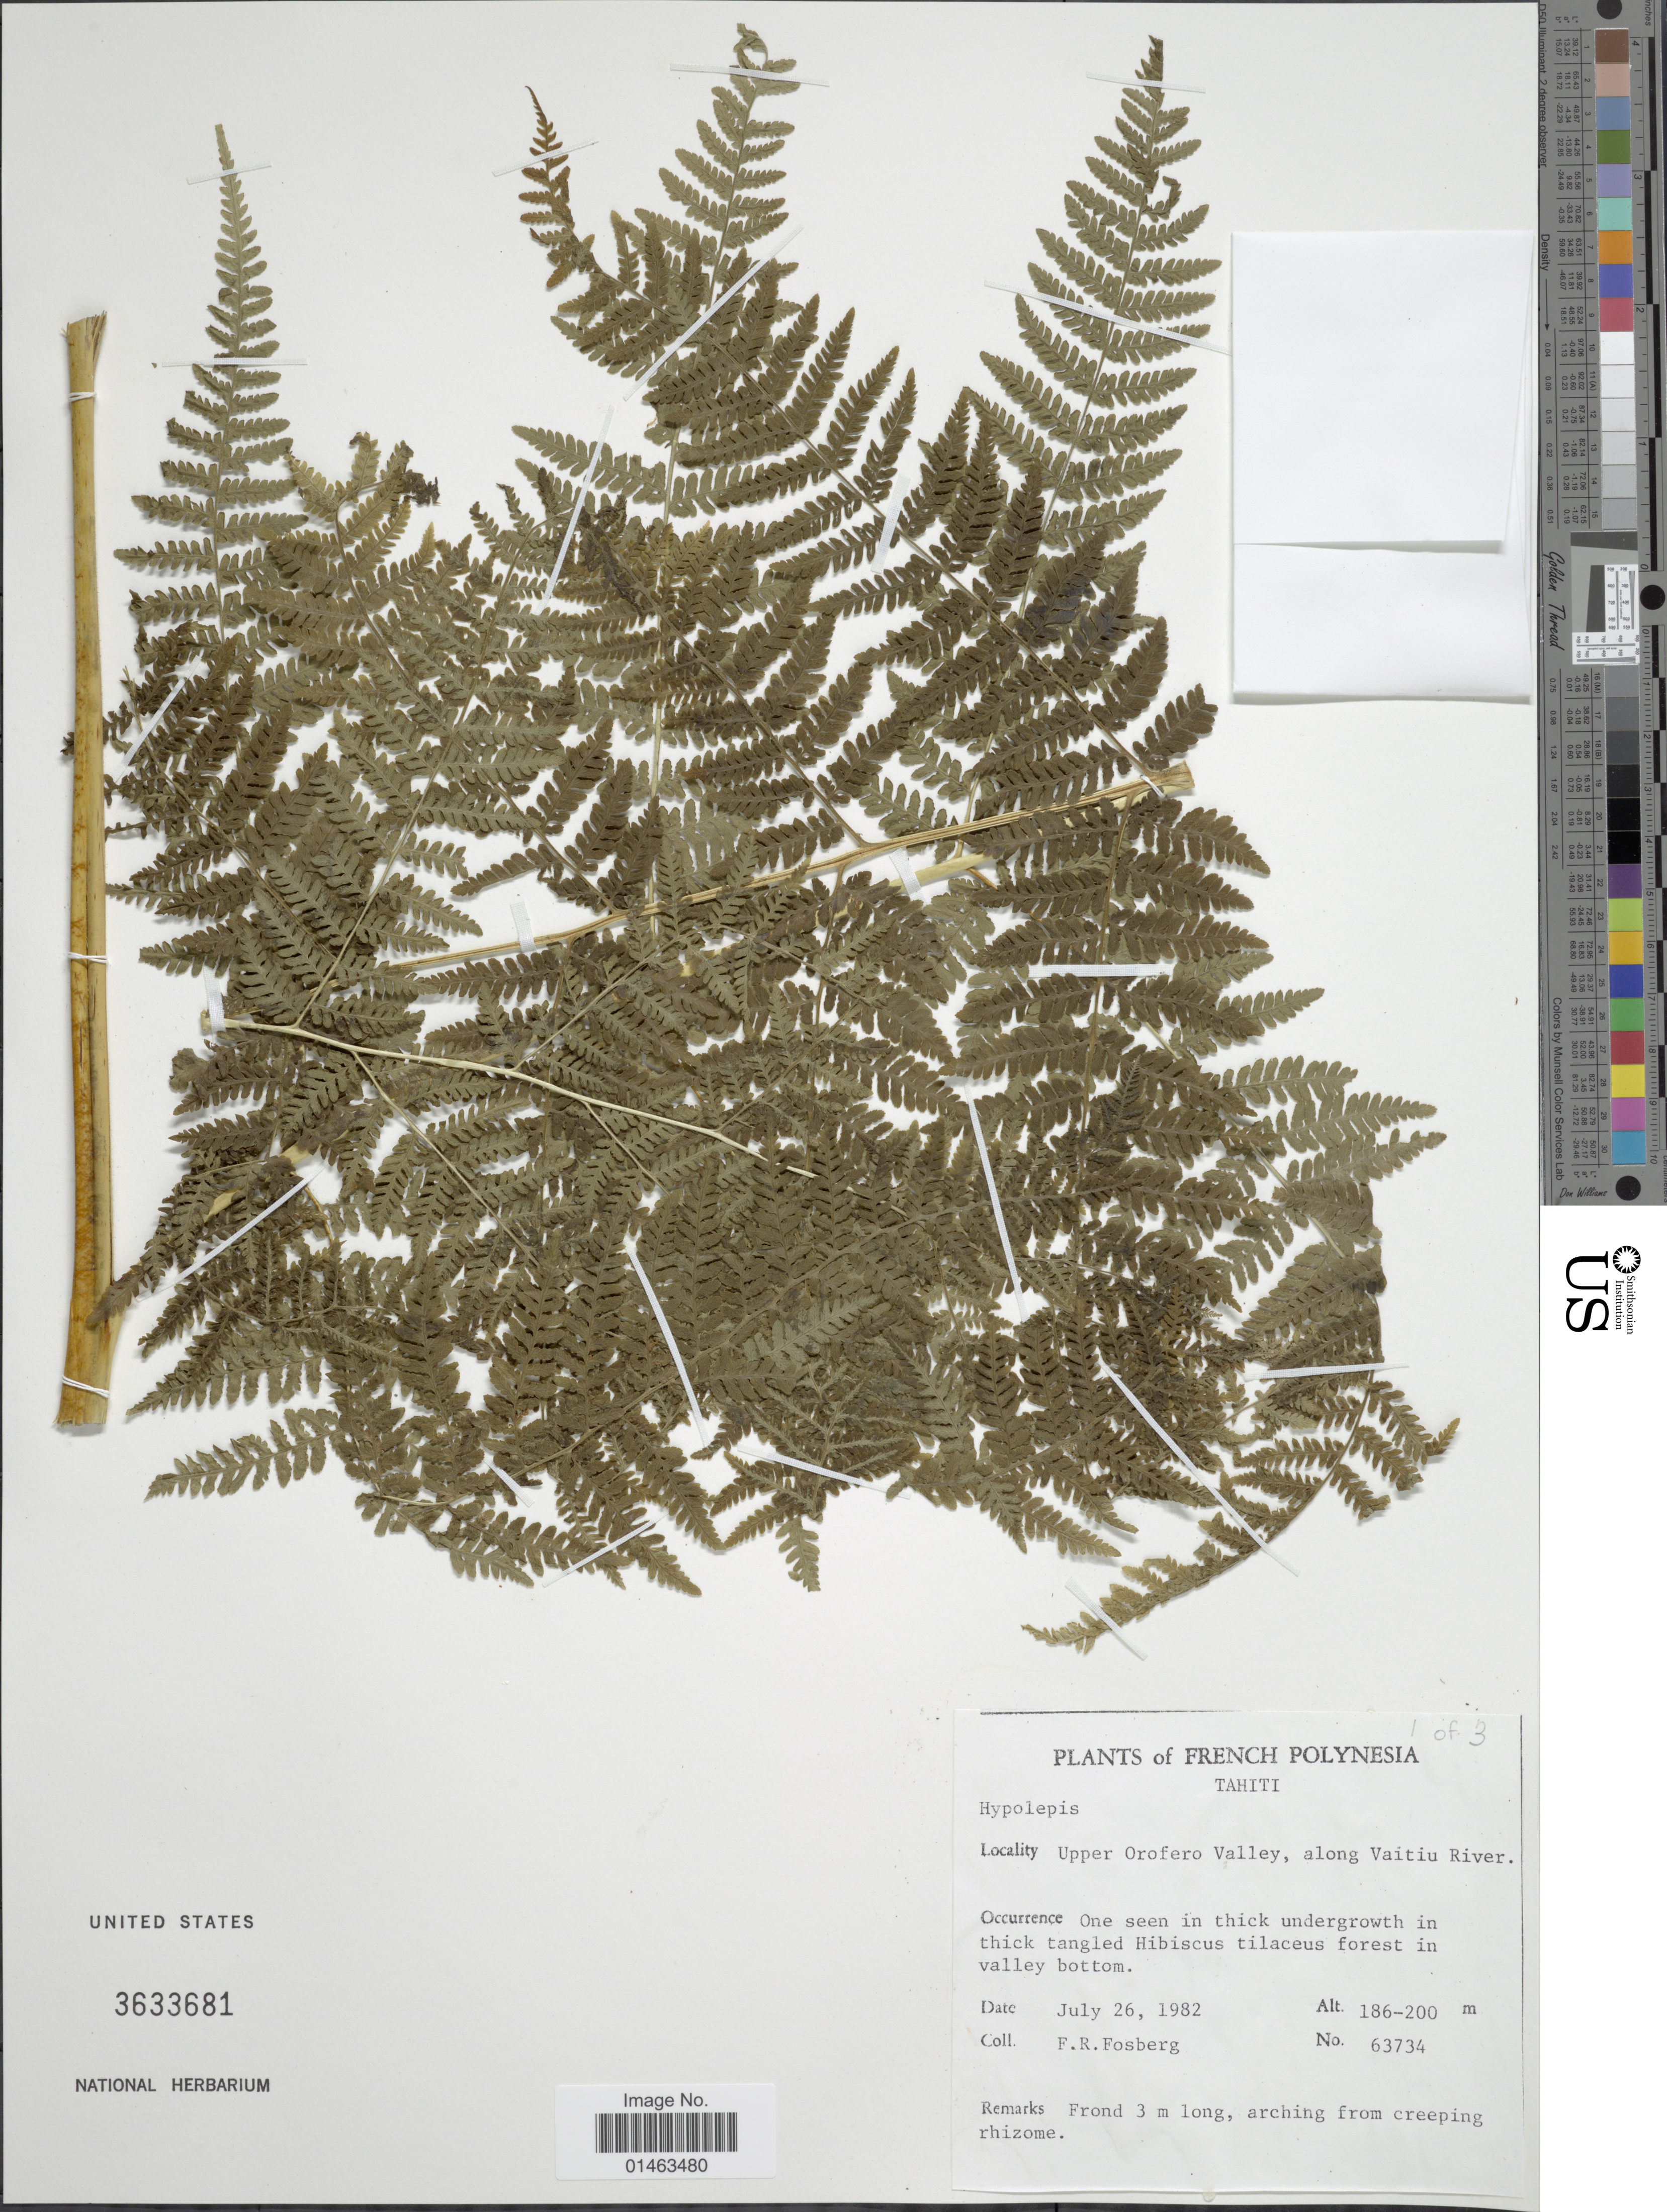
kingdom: Plantae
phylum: Tracheophyta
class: Polypodiopsida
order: Polypodiales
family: Dennstaedtiaceae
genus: Hypolepis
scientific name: Hypolepis sp.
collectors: F. R. Fosberg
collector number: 63734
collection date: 1982-07-26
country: French Polynesia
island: Tahiti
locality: Tahiti. Upper Orofero Valley, along Vaitiu River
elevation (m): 186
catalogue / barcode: US 3633681